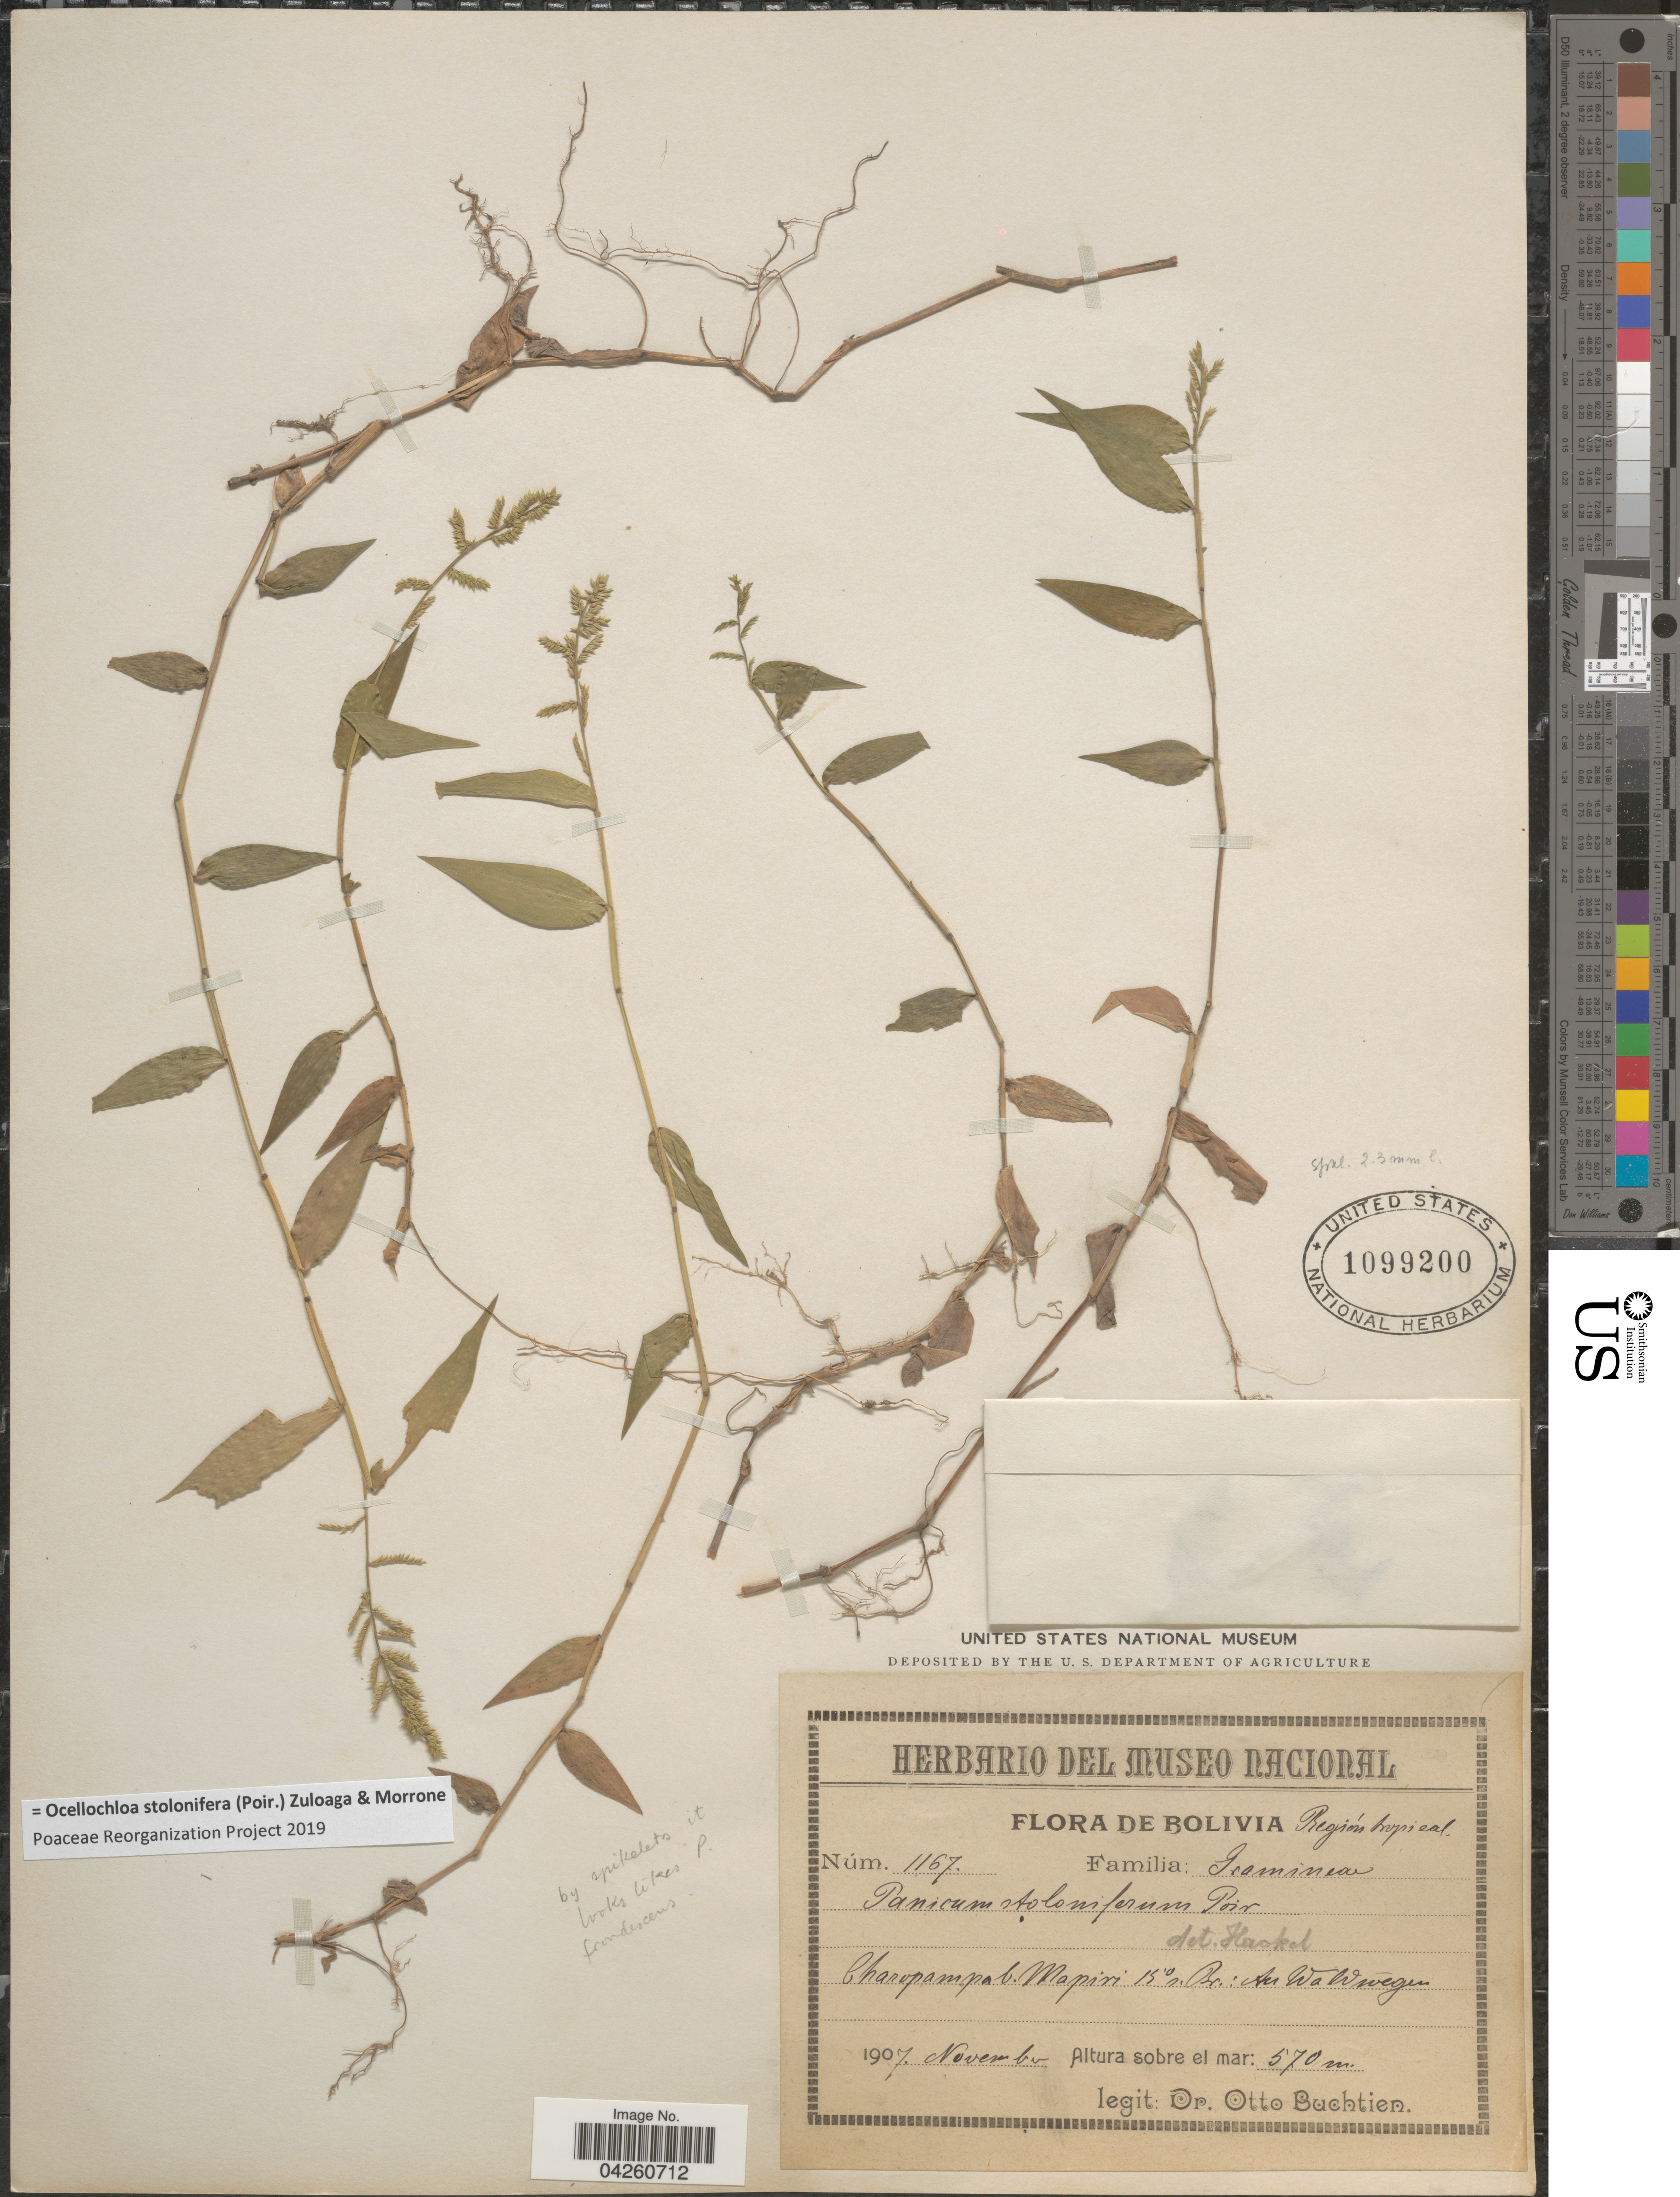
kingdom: Plantae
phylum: Tracheophyta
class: Liliopsida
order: Poales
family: Poaceae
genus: Ocellochloa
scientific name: Ocellochloa stolonifera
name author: (Poir.) Zuloaga & Morrone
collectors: O. Buchtien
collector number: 1167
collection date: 1907-11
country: Bolivia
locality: Región tropical. Charopampa Mapiri 15°n Br. An Waldwegen.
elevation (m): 570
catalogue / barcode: US 1099200